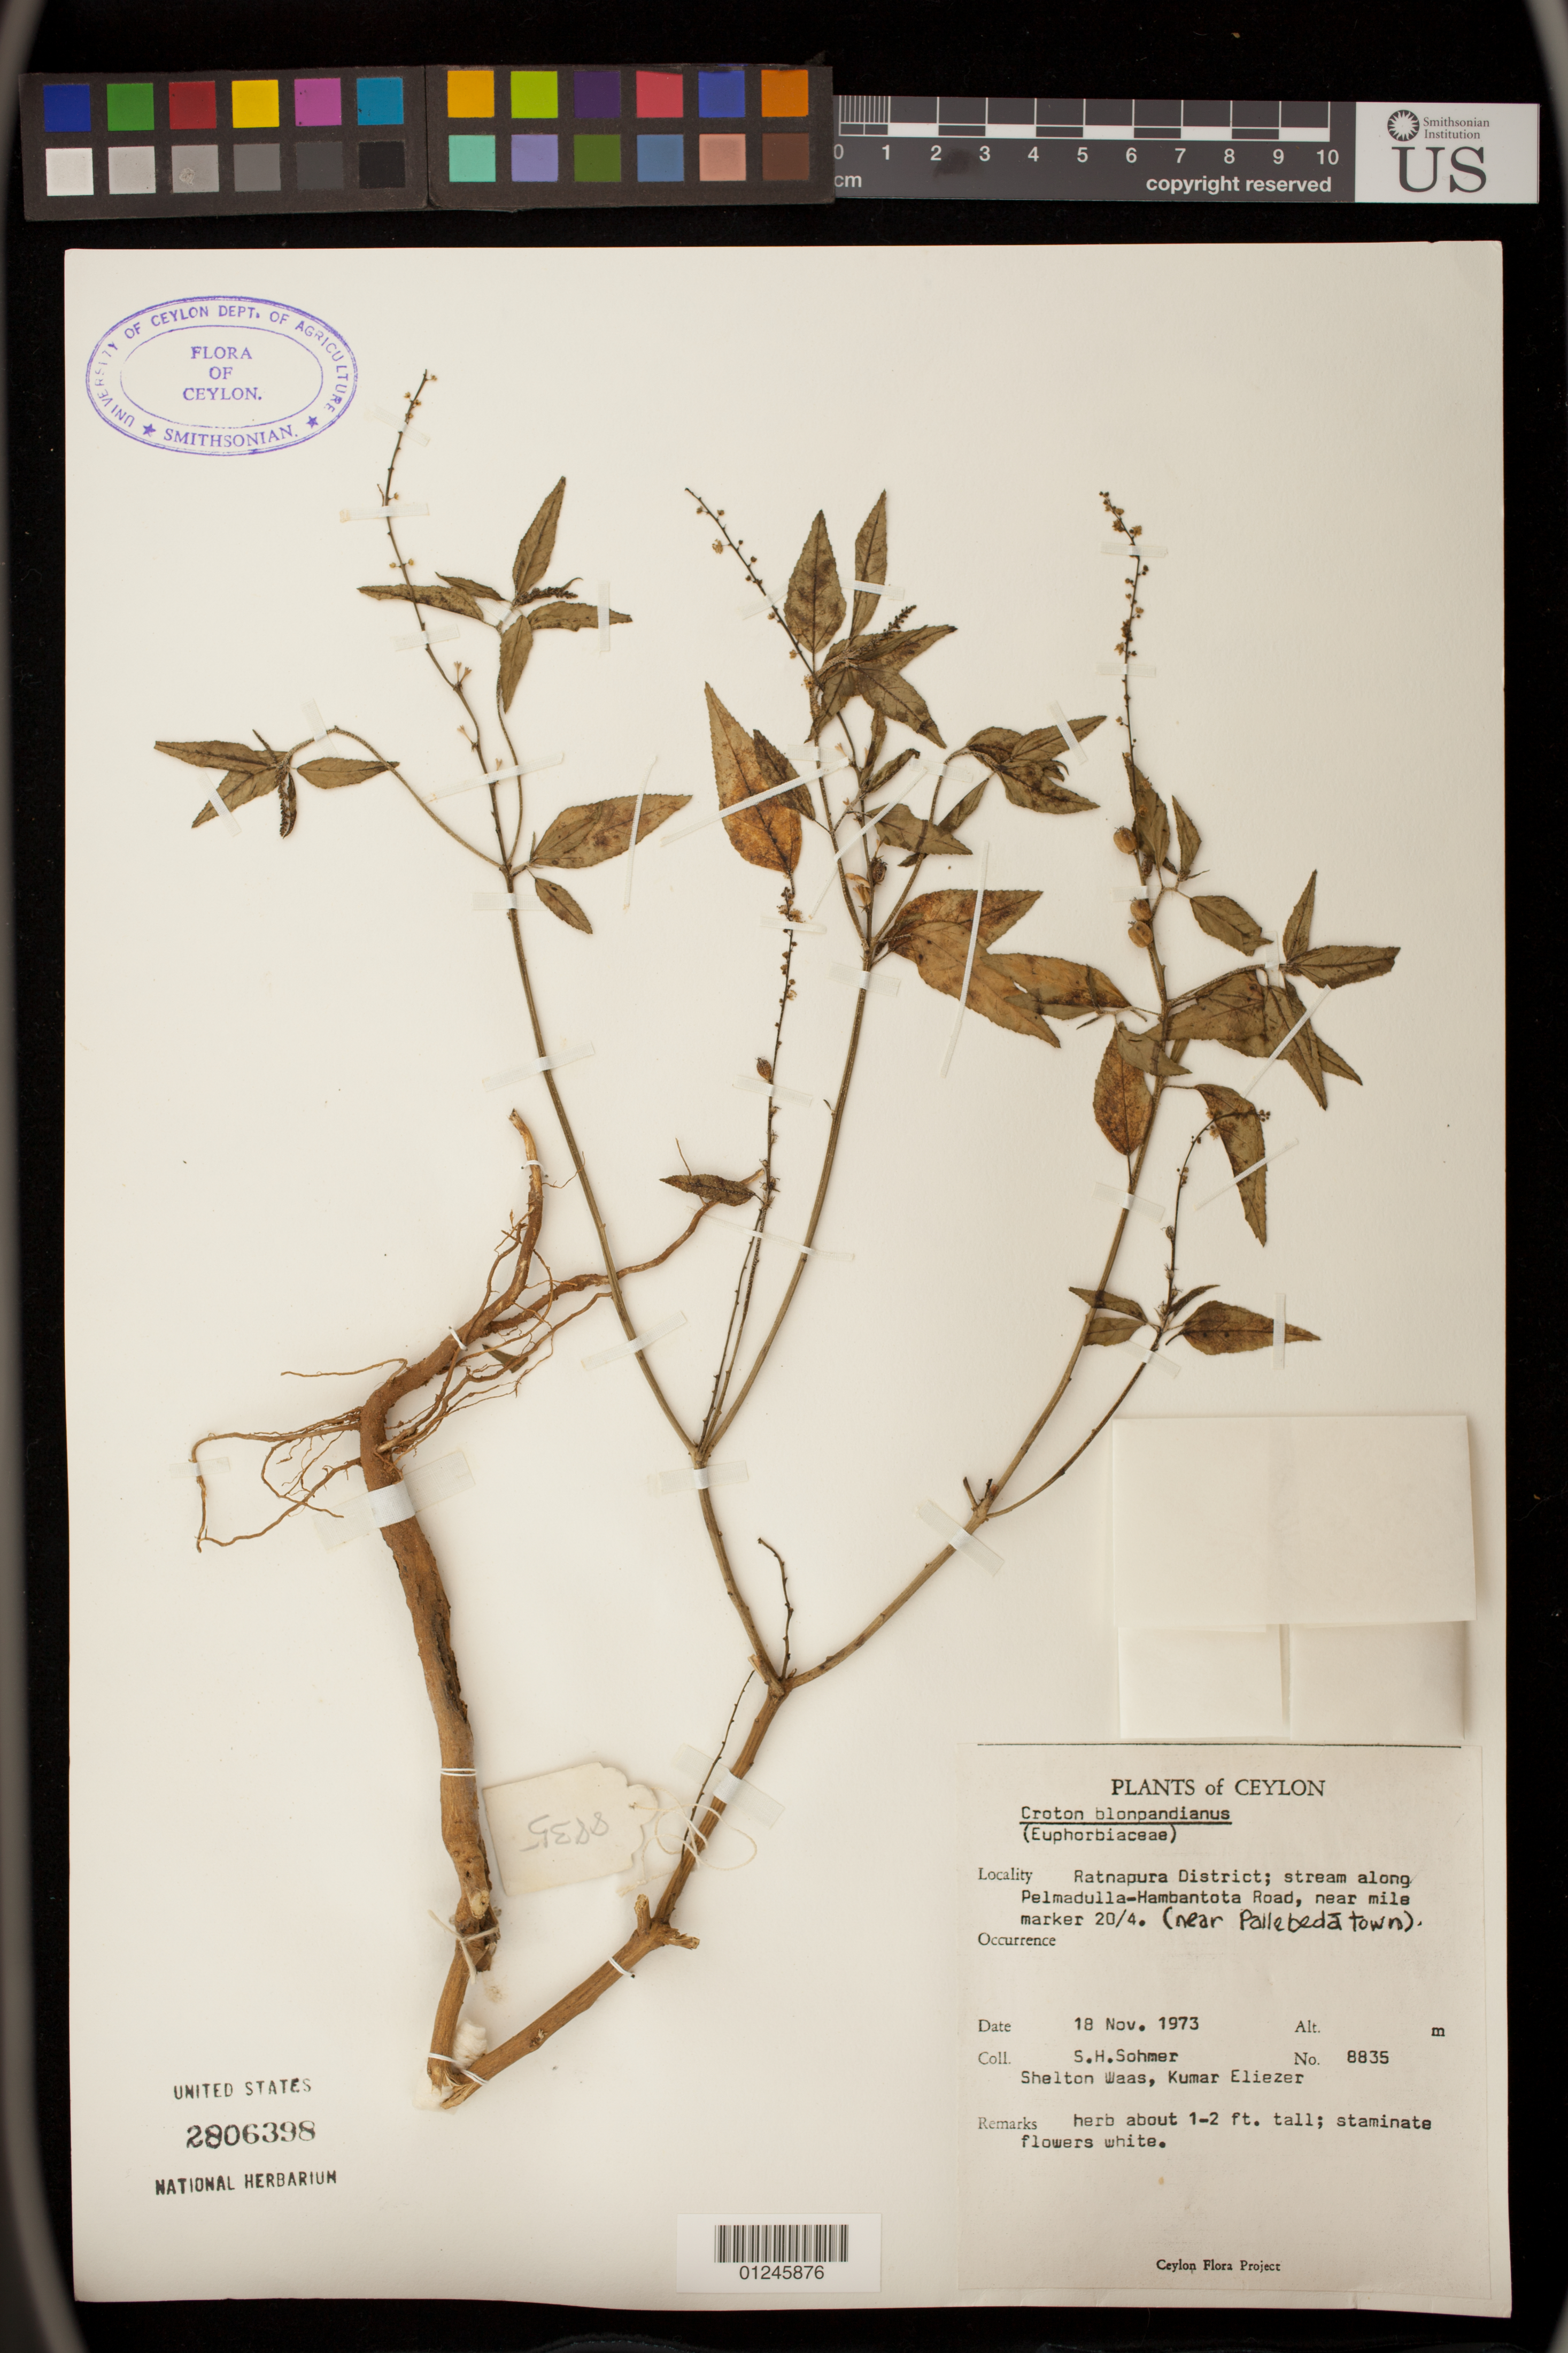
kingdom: Plantae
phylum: Tracheophyta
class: Magnoliopsida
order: Malpighiales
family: Euphorbiaceae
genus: Croton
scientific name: Croton bonplandianus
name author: Baill.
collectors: S. H. Sohmer, S. Waas & K. Eliezer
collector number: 8835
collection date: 1973-11-18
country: Sri Lanka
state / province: Sabaragamuwa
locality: Ratnapura District, stream along Pelmadulla-Hamantota Road, near mile marker 20/4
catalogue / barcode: US 2806398